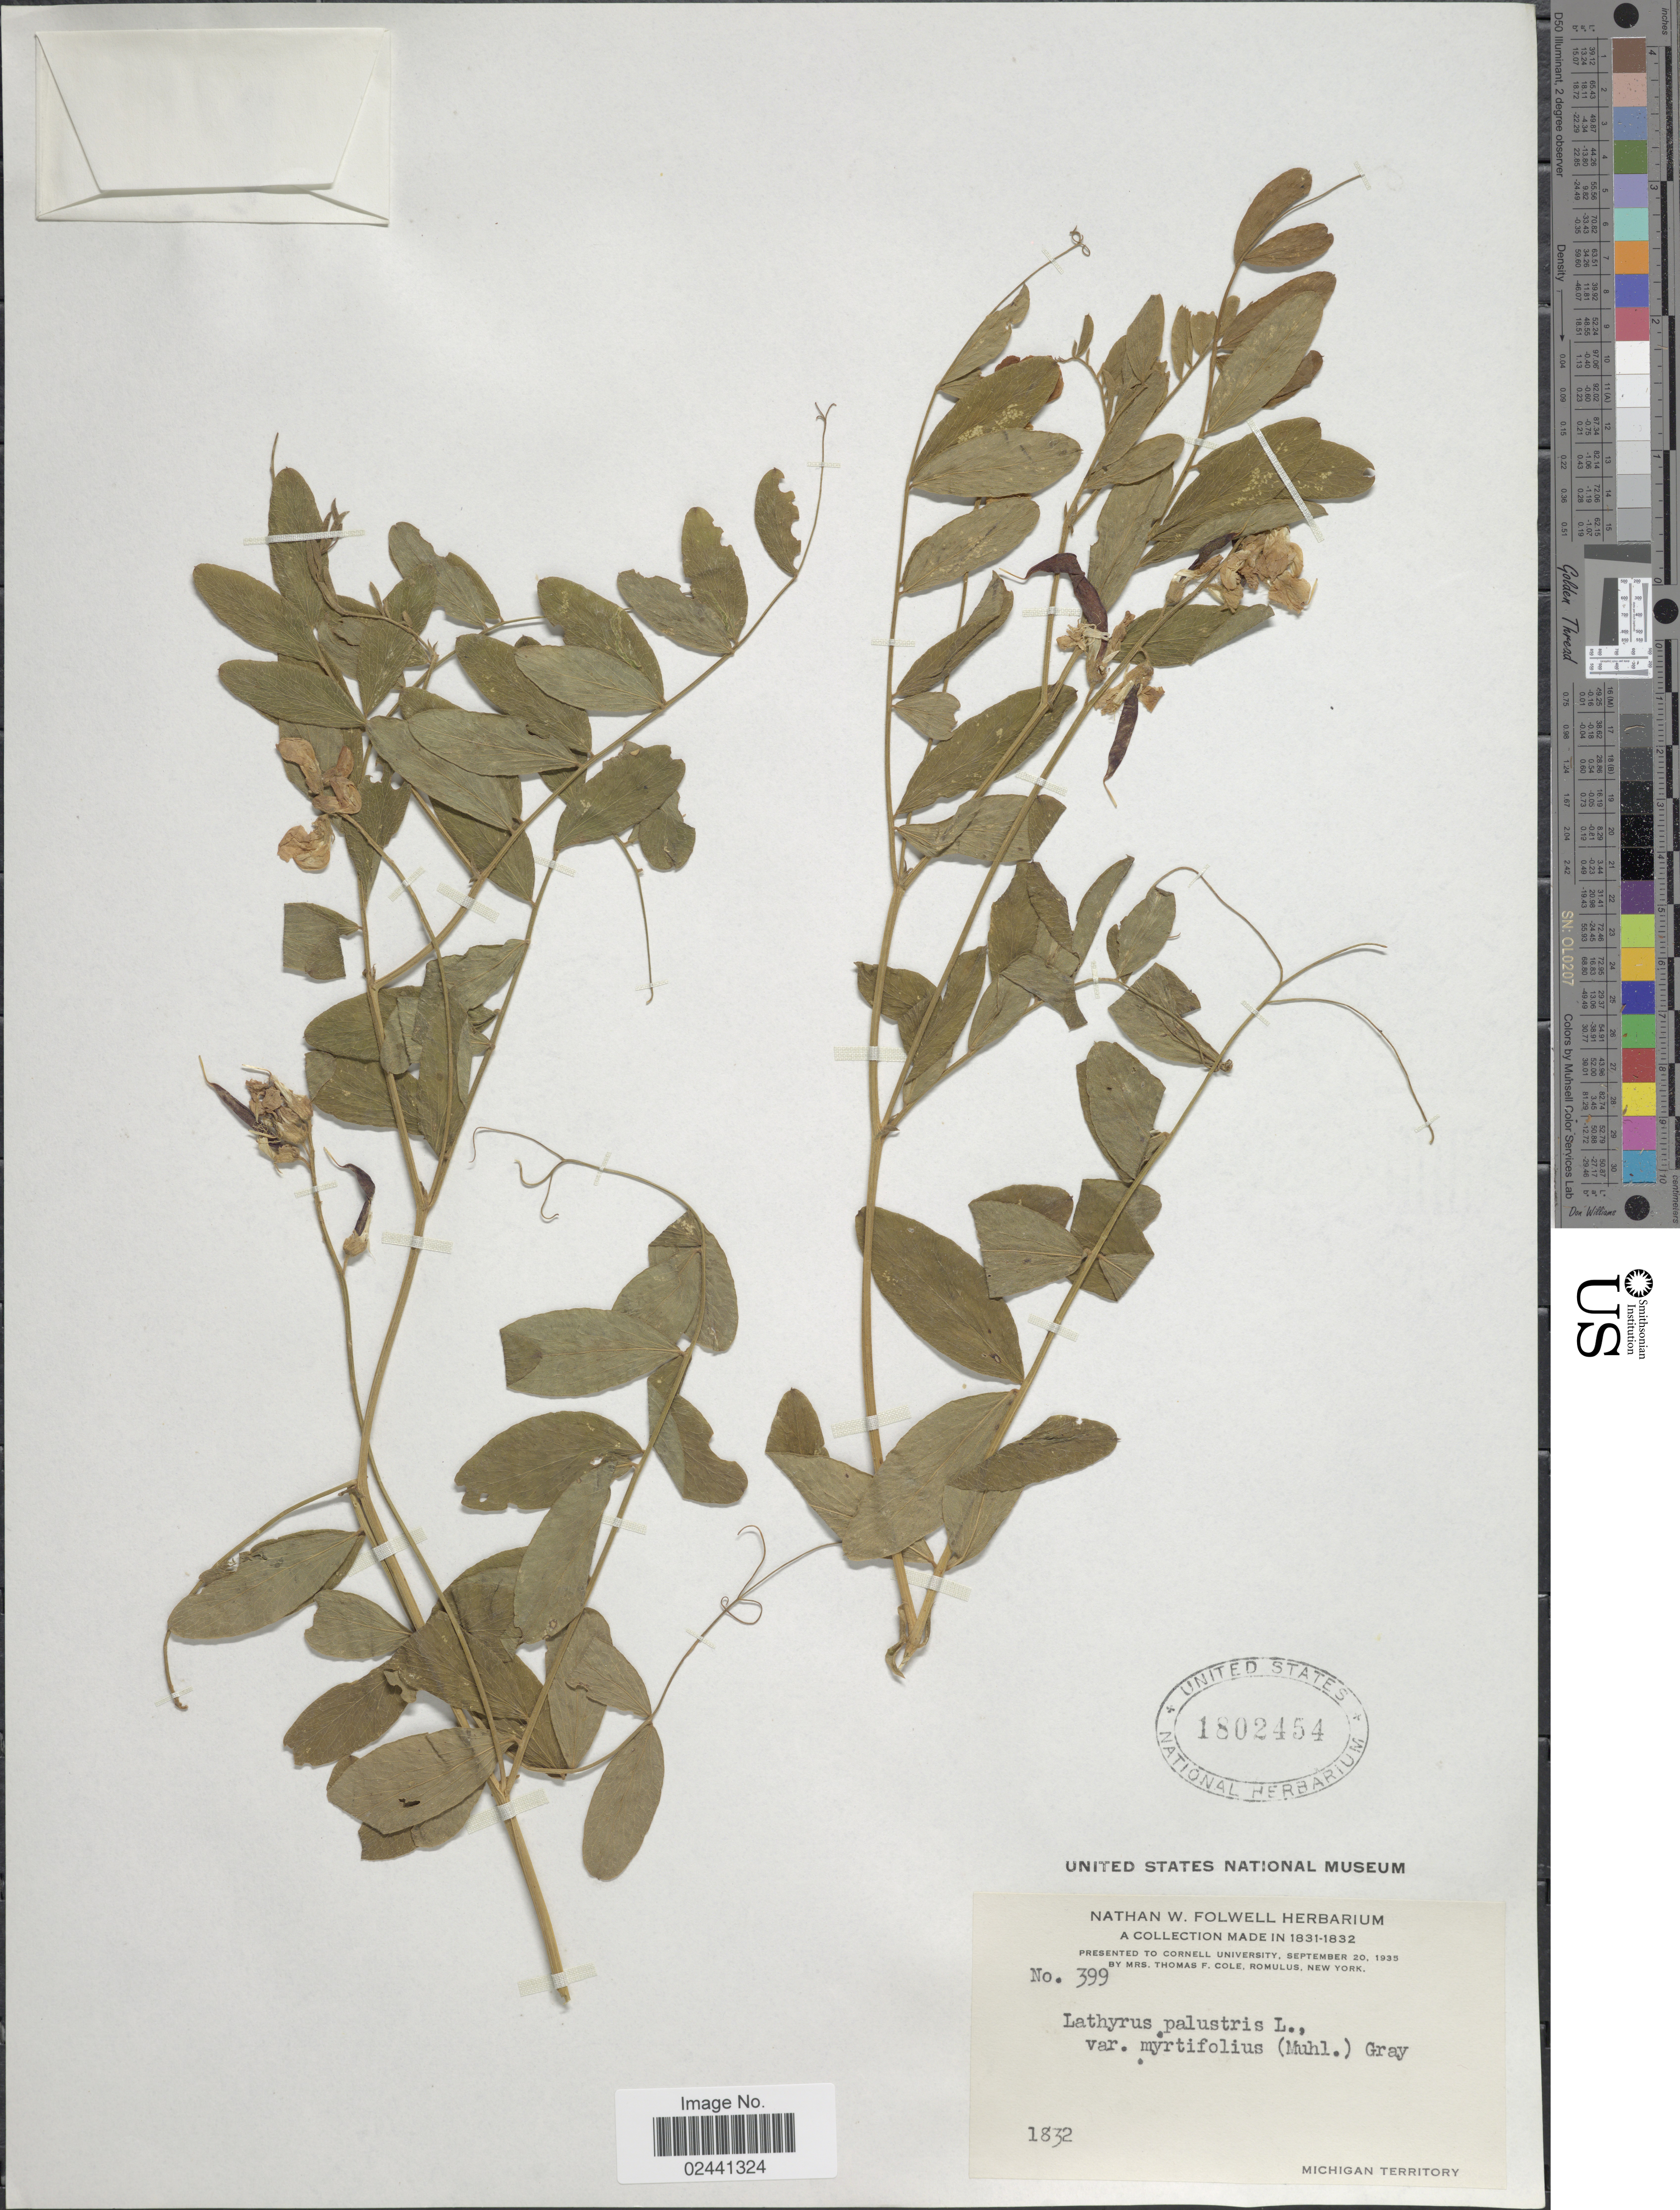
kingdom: Plantae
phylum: Tracheophyta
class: Magnoliopsida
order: Fabales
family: Fabaceae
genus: Lathyrus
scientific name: Lathyrus palustris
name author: L.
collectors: T. Cole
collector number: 399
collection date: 1832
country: United States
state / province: Michigan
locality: Michigan Territory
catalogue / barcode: US 1802454